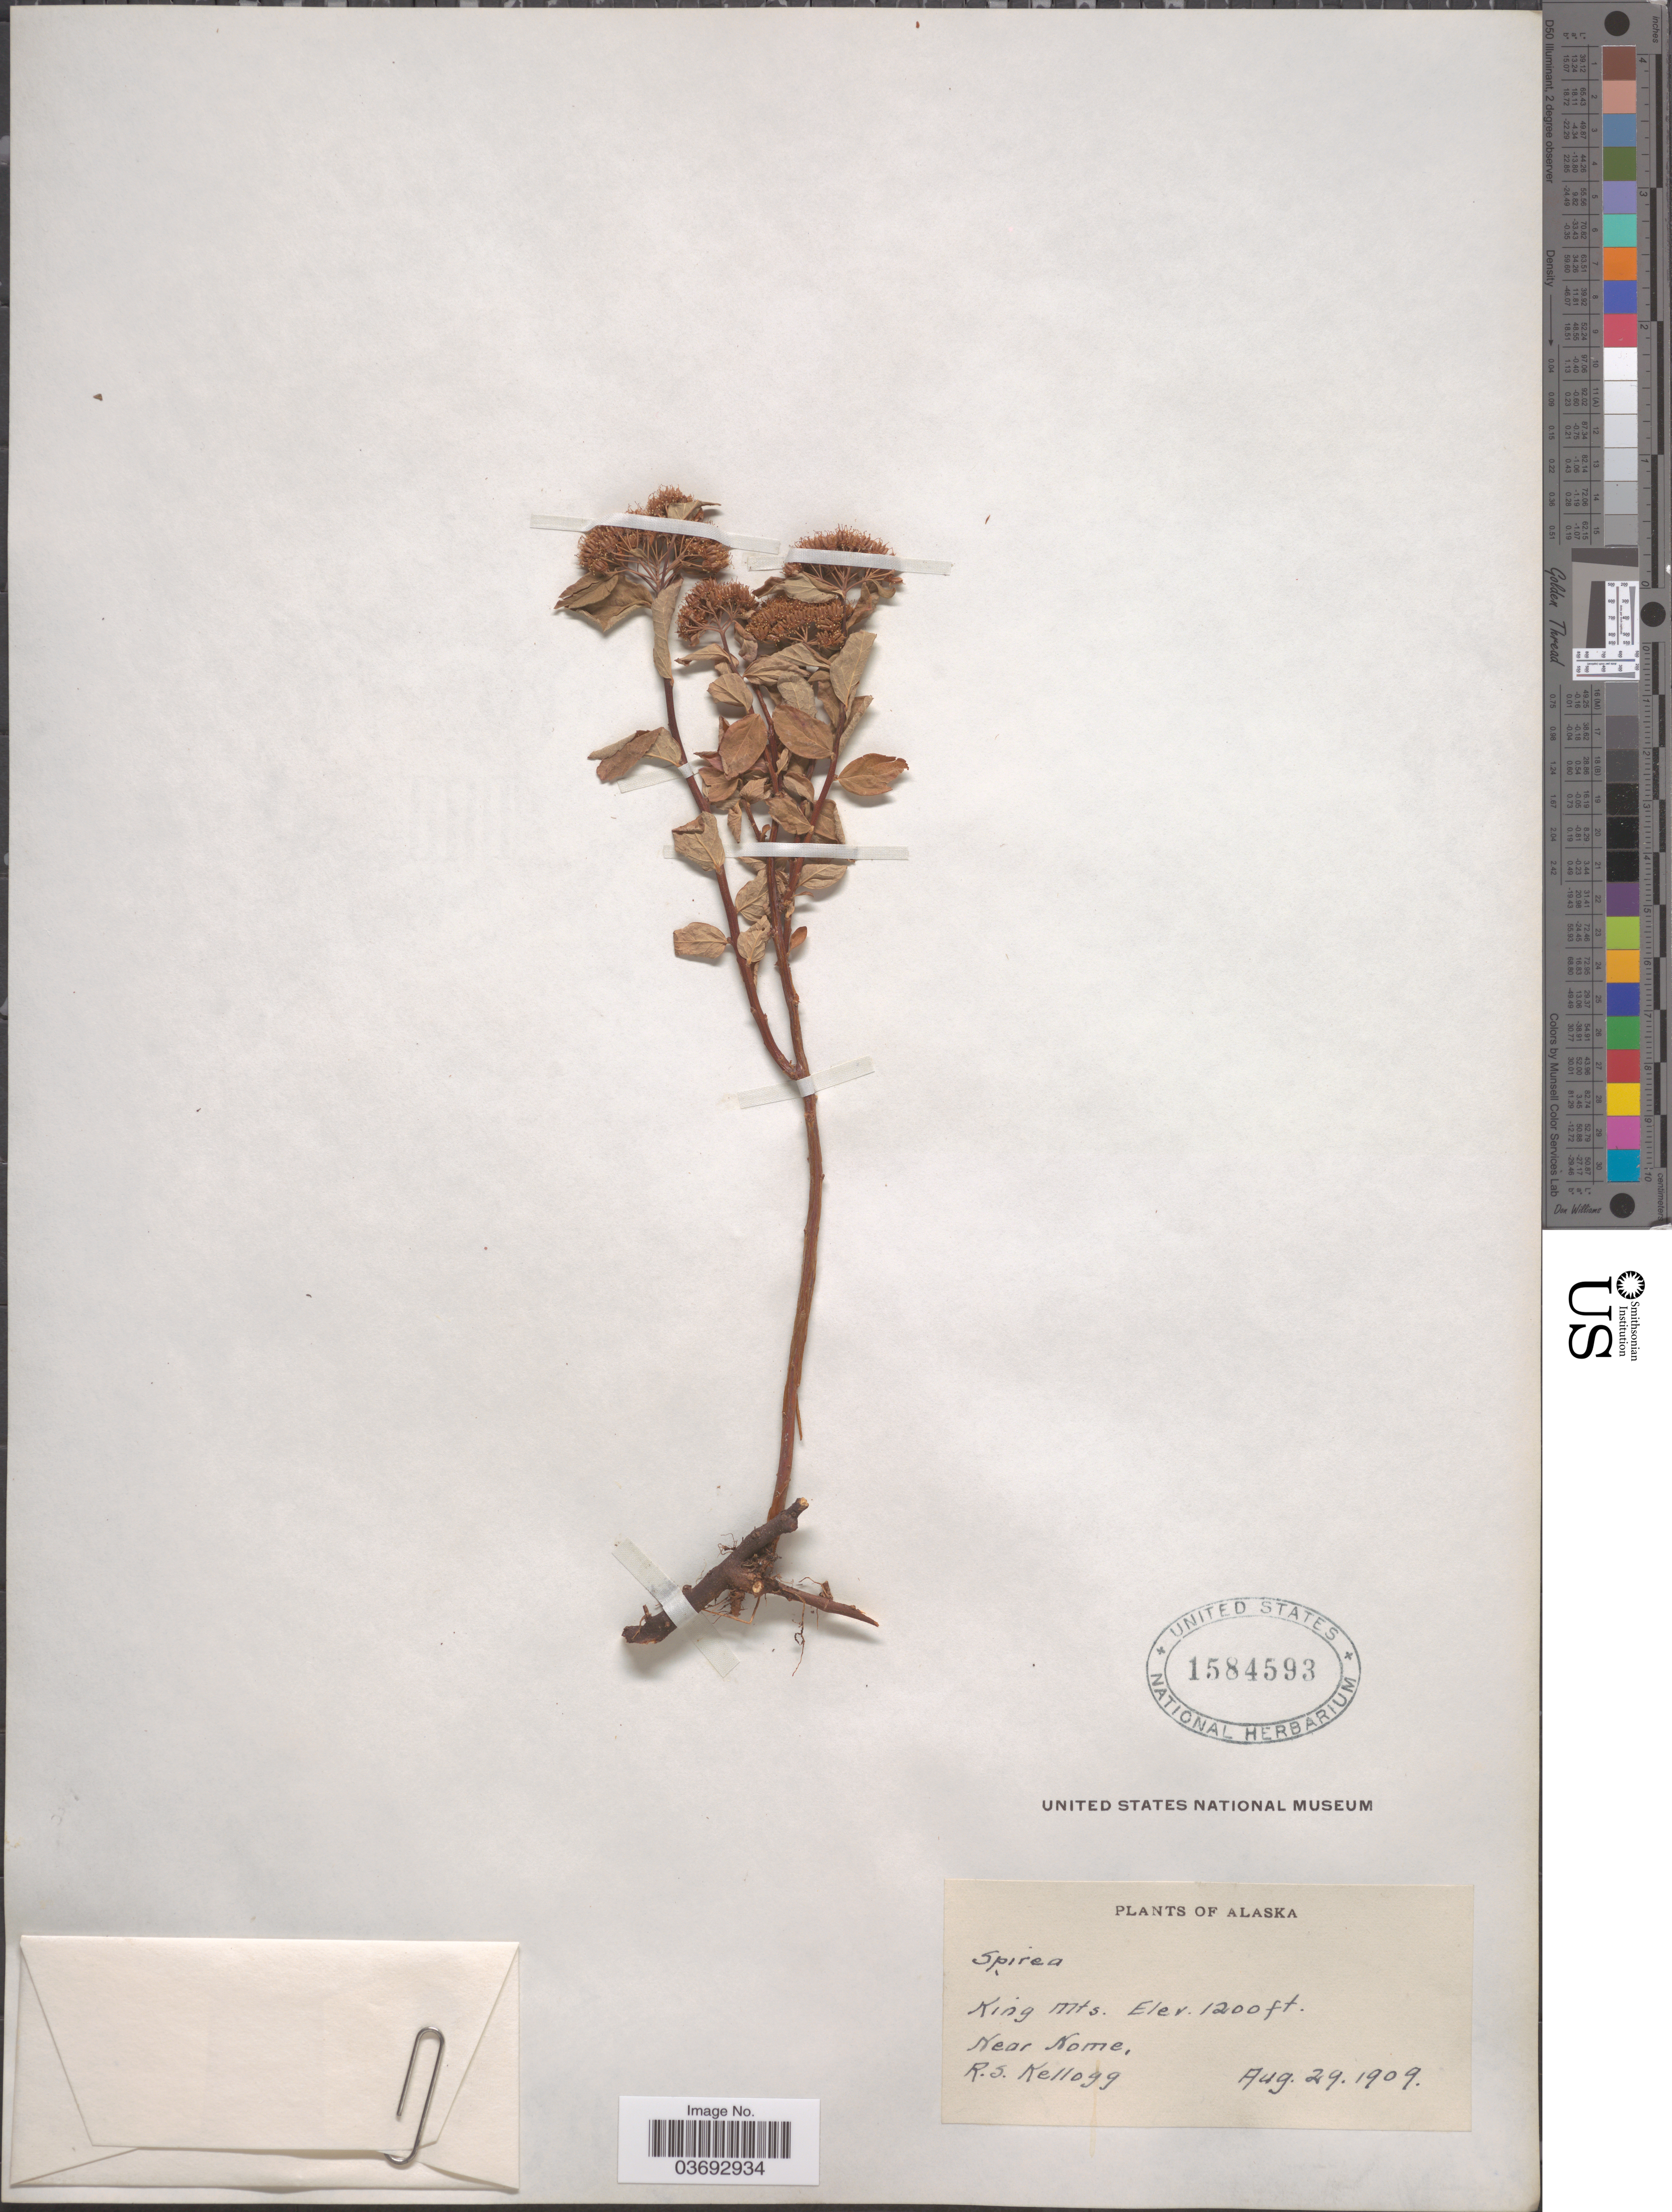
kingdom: Plantae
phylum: Tracheophyta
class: Magnoliopsida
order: Rosales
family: Rosaceae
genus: Spiraea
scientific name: Spiraea stevenii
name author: (C.K. Schneid.) Rydb.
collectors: R. Kellogg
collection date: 1909-08-29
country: United States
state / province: Alaska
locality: King Mts. Near Nome.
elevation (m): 366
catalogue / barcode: US 1584593